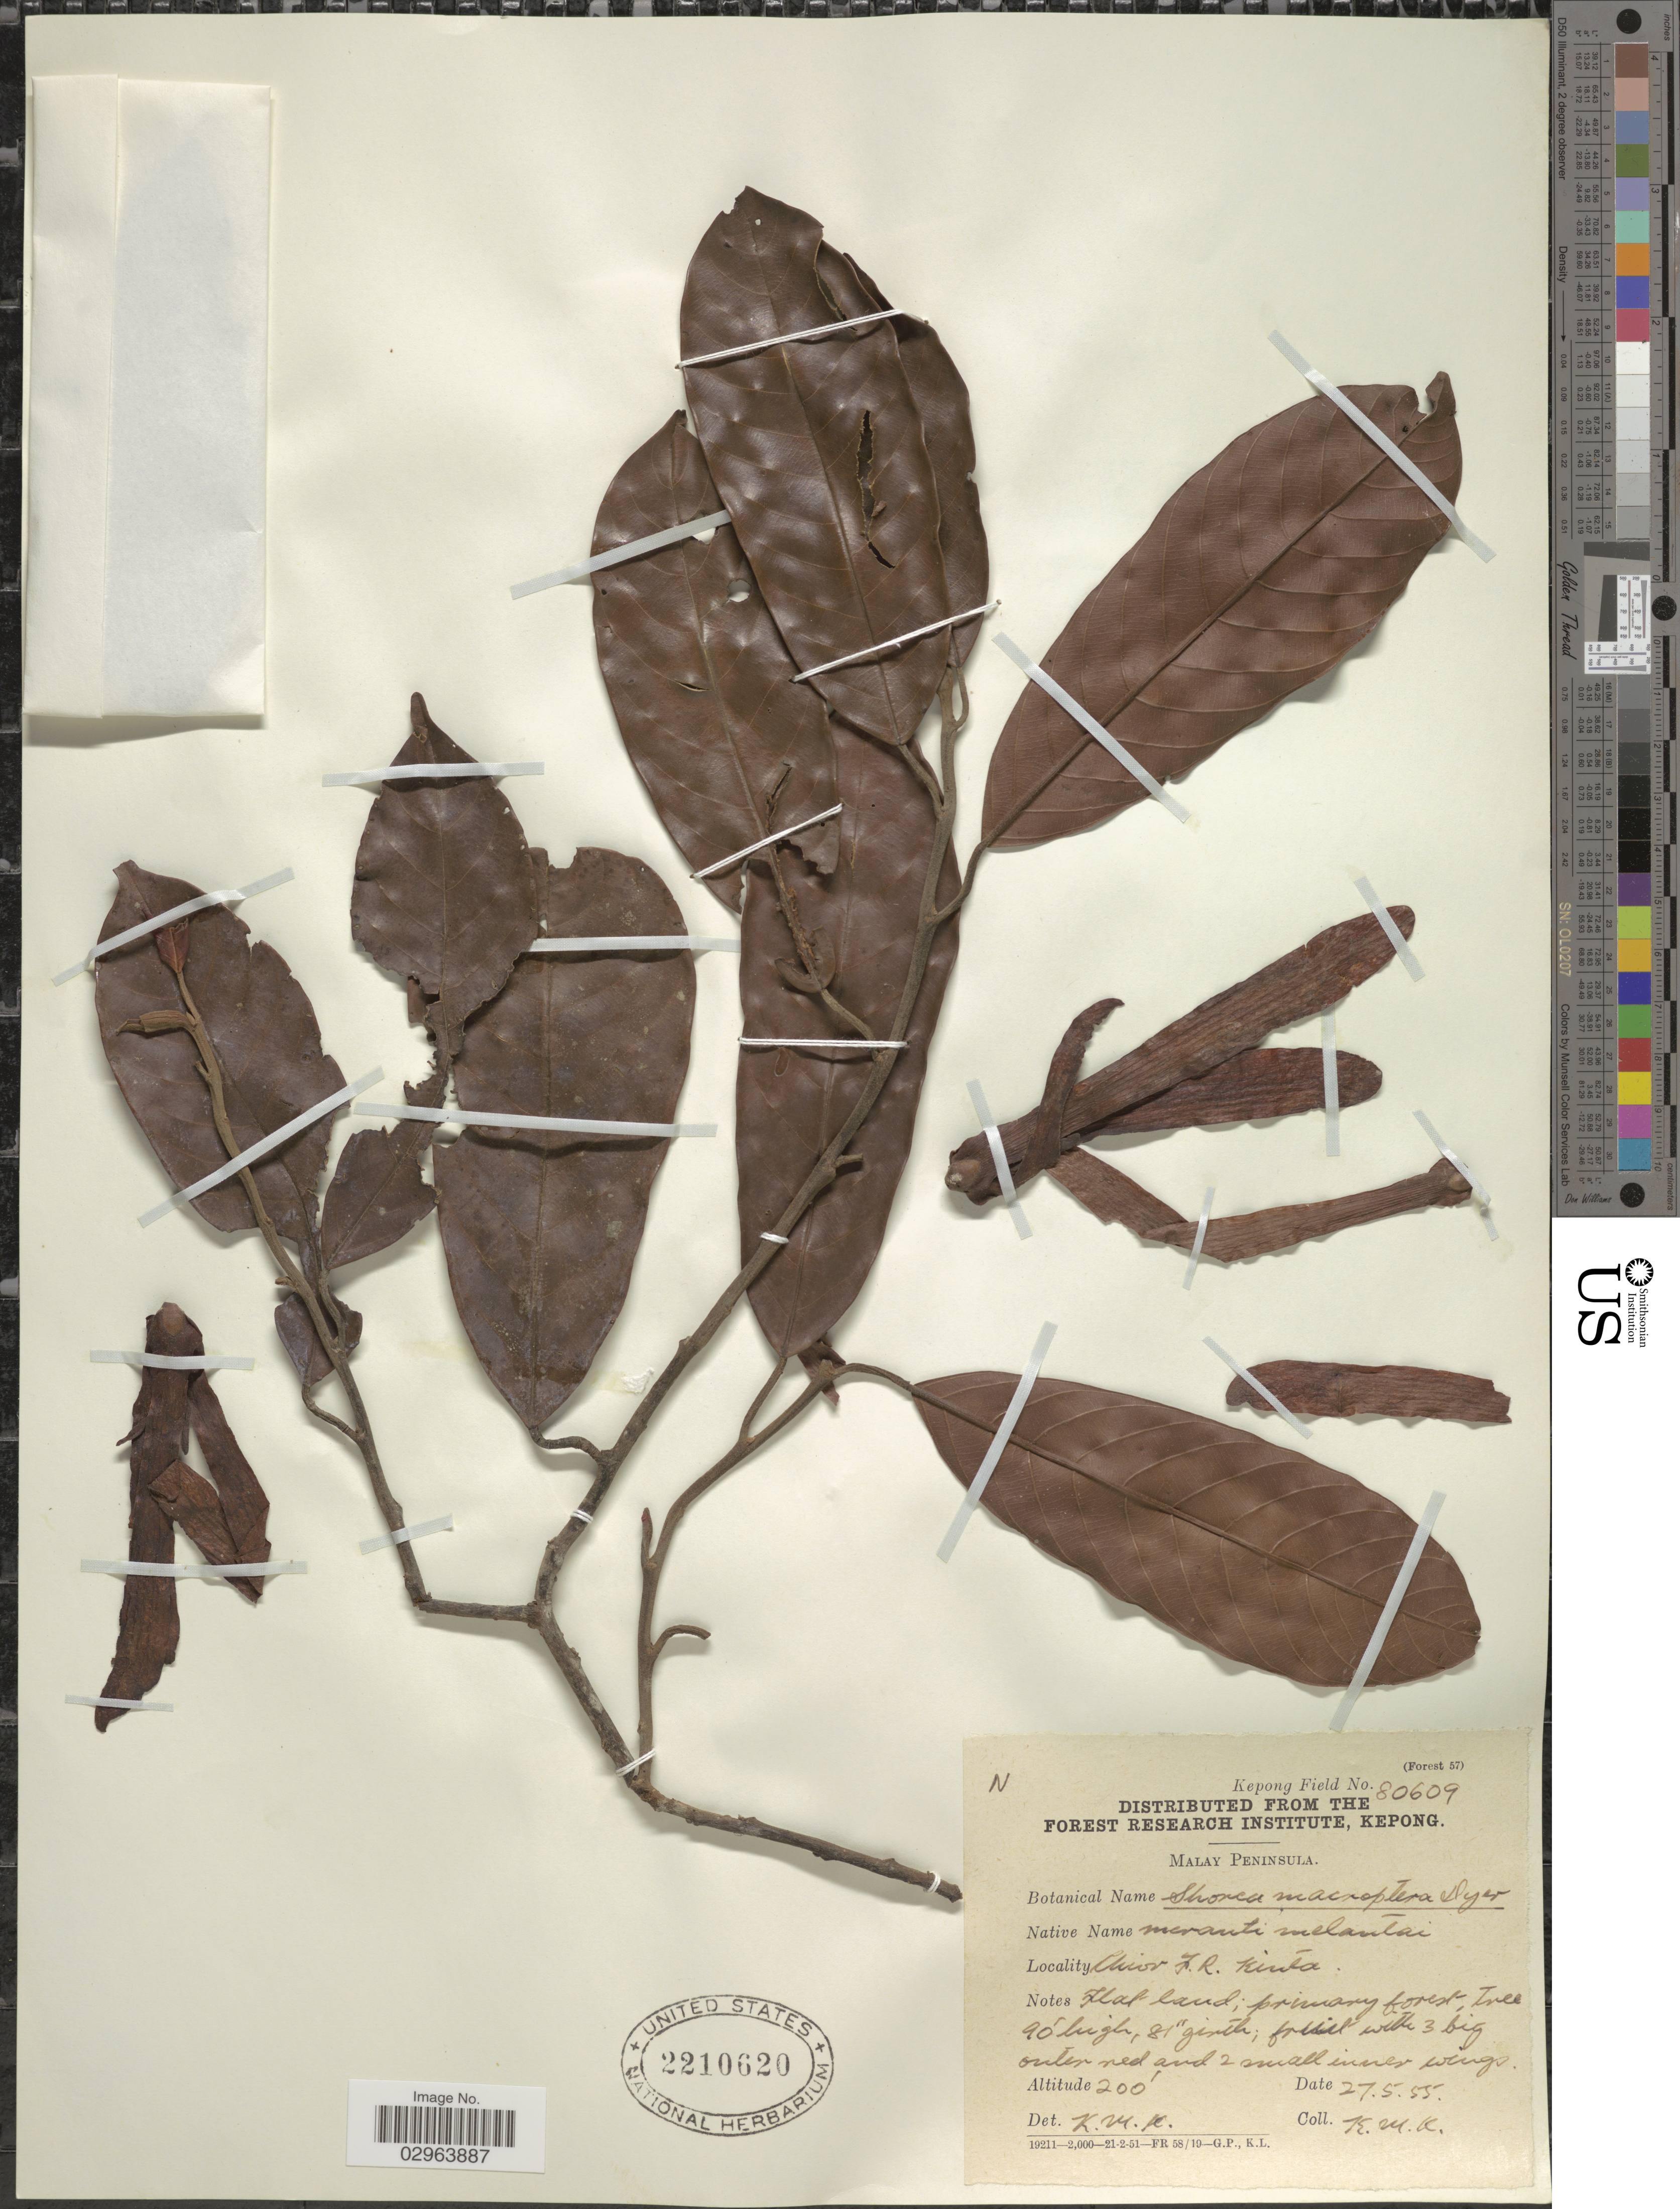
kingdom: Plantae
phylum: Tracheophyta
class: Magnoliopsida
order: Malvales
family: Dipterocarpaceae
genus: Rubroshorea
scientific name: Rubroshorea macroptera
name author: (Dyer) P.S. Ashton & J. Heck.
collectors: K. M. K.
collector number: Kepong Field 80609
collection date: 1955-05-27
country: Malaysia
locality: Malay Peninsula. Chior F. R. Kinta.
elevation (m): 61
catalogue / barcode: US 2210620